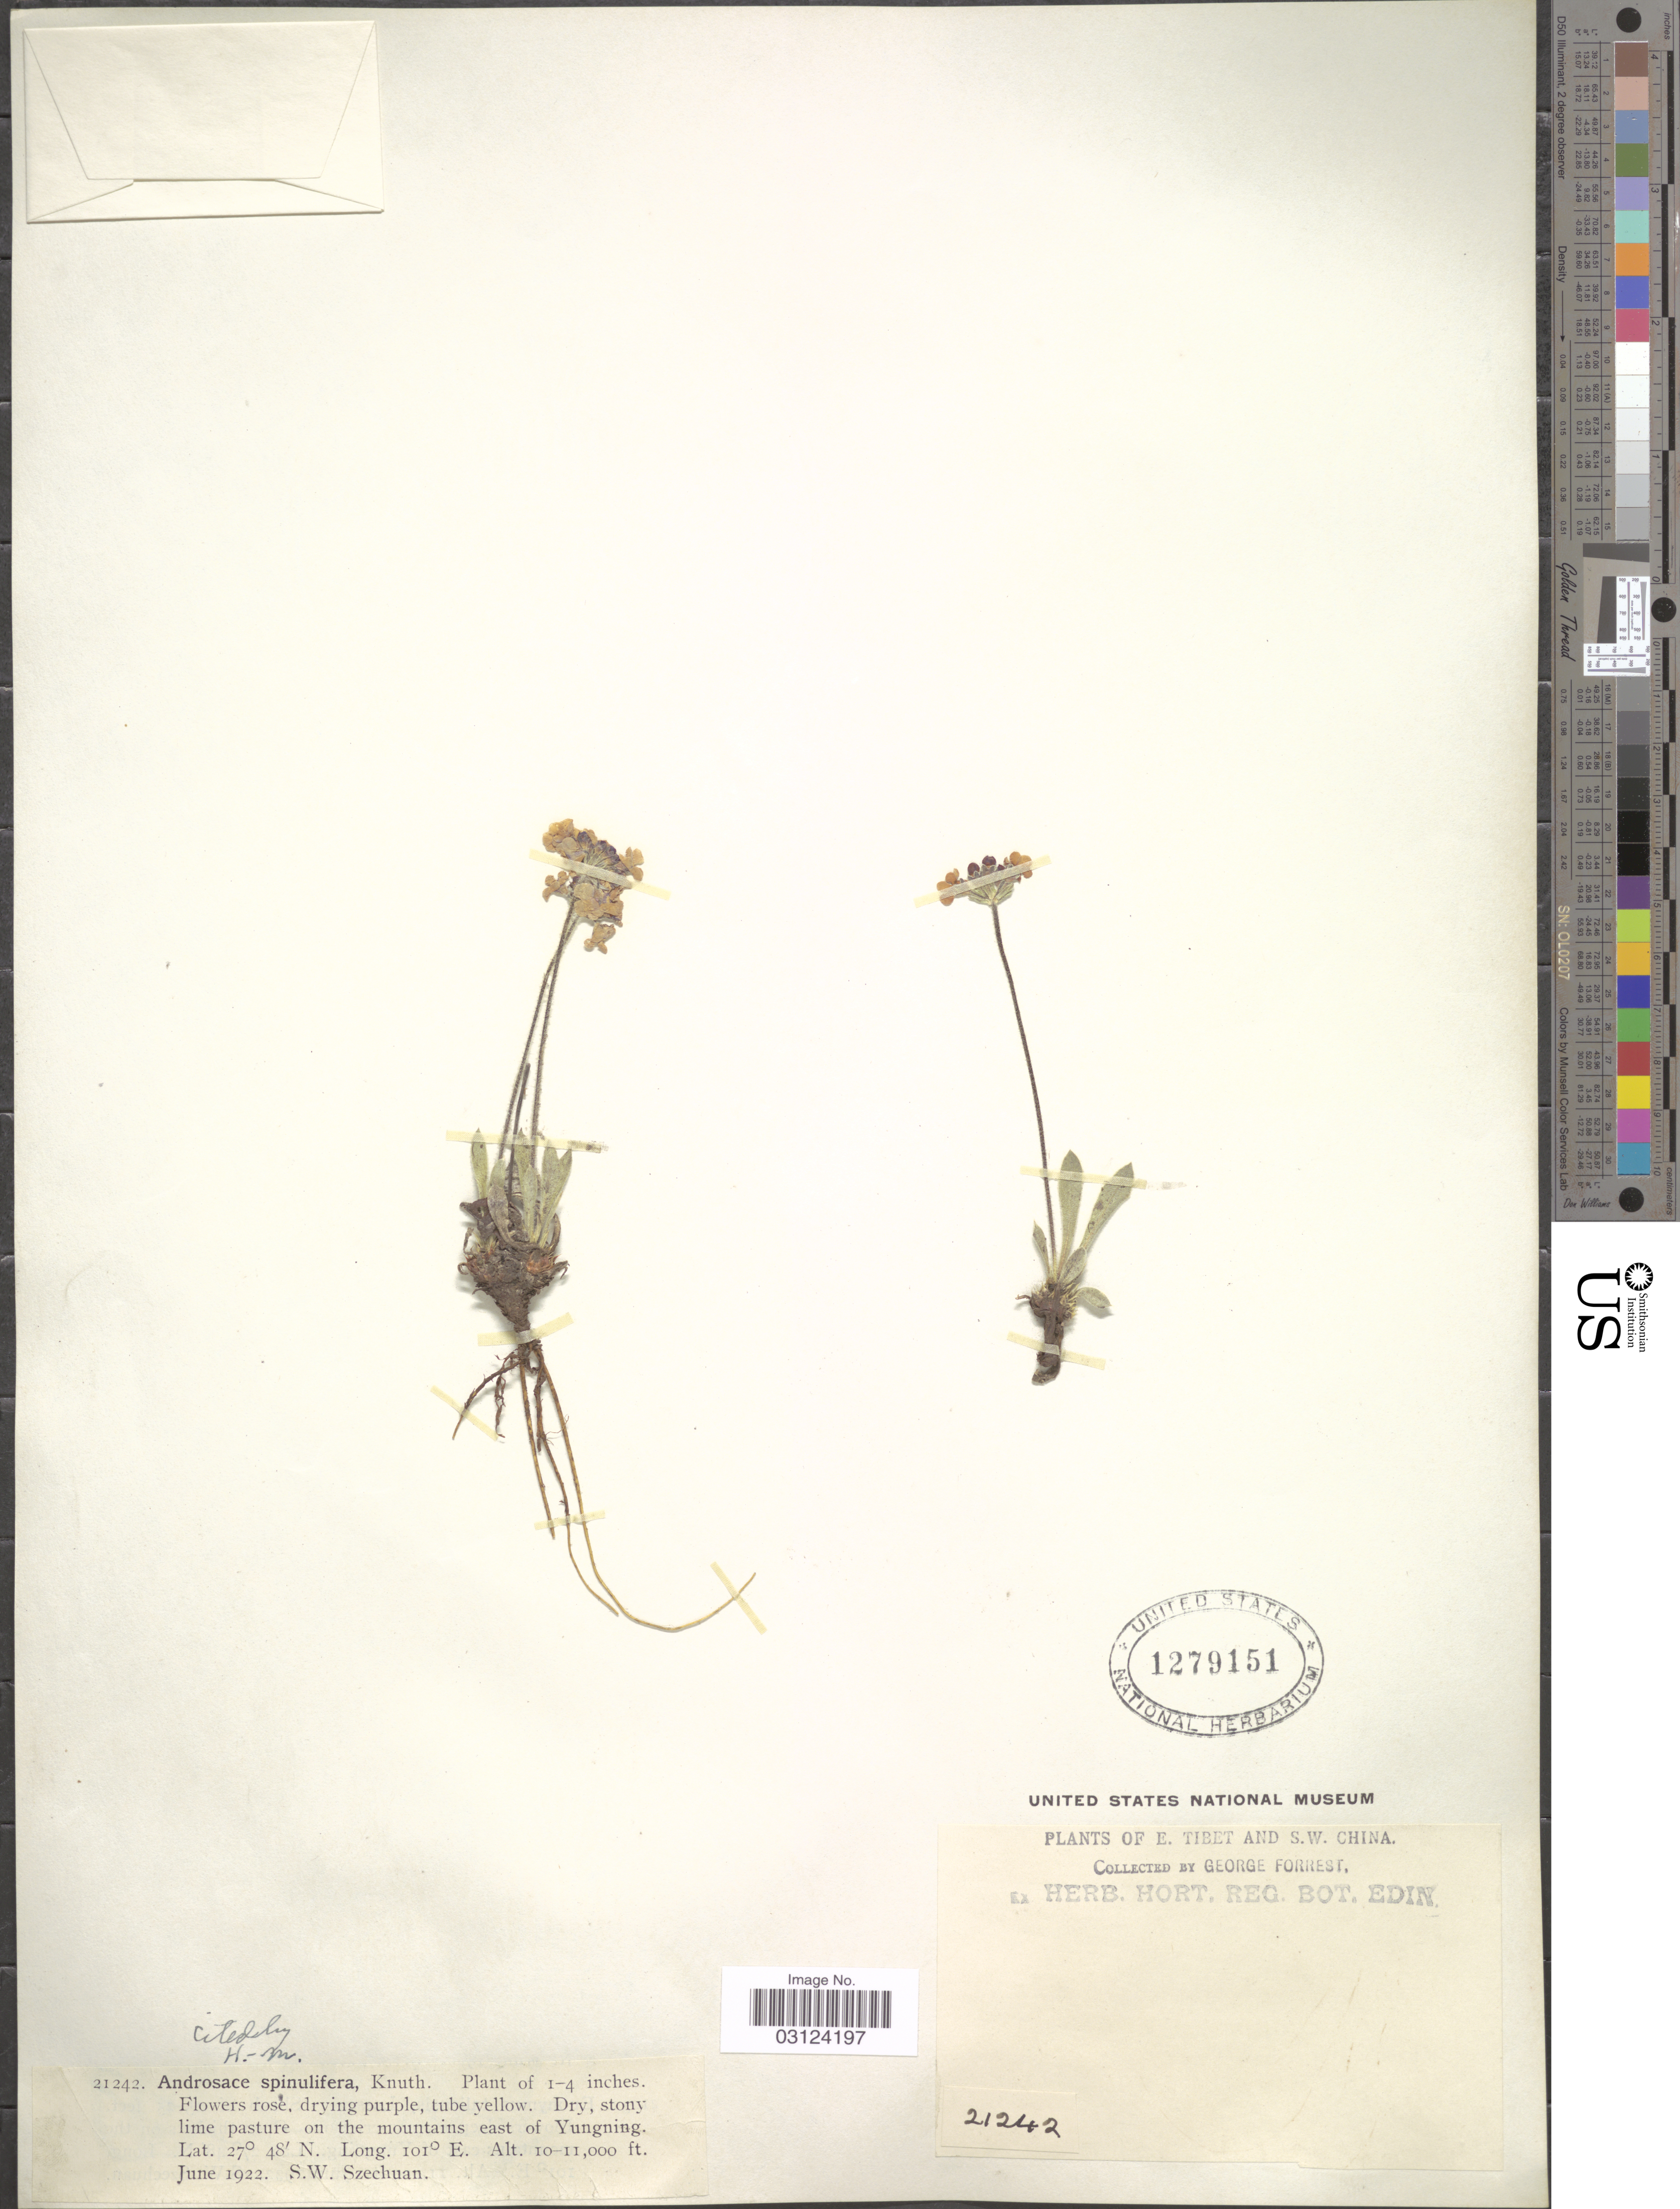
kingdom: Plantae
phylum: Tracheophyta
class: Magnoliopsida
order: Ericales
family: Primulaceae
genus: Androsace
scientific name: Androsace spinulifera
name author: (Franch.) R. Knuth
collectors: G. Forrest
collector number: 21242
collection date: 1922-06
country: China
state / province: Sichuan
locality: S.W. China, Dry, stony lime pasture on the mountains east of Yungning, S.W. Szechuan.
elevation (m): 3048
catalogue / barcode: US 1279151